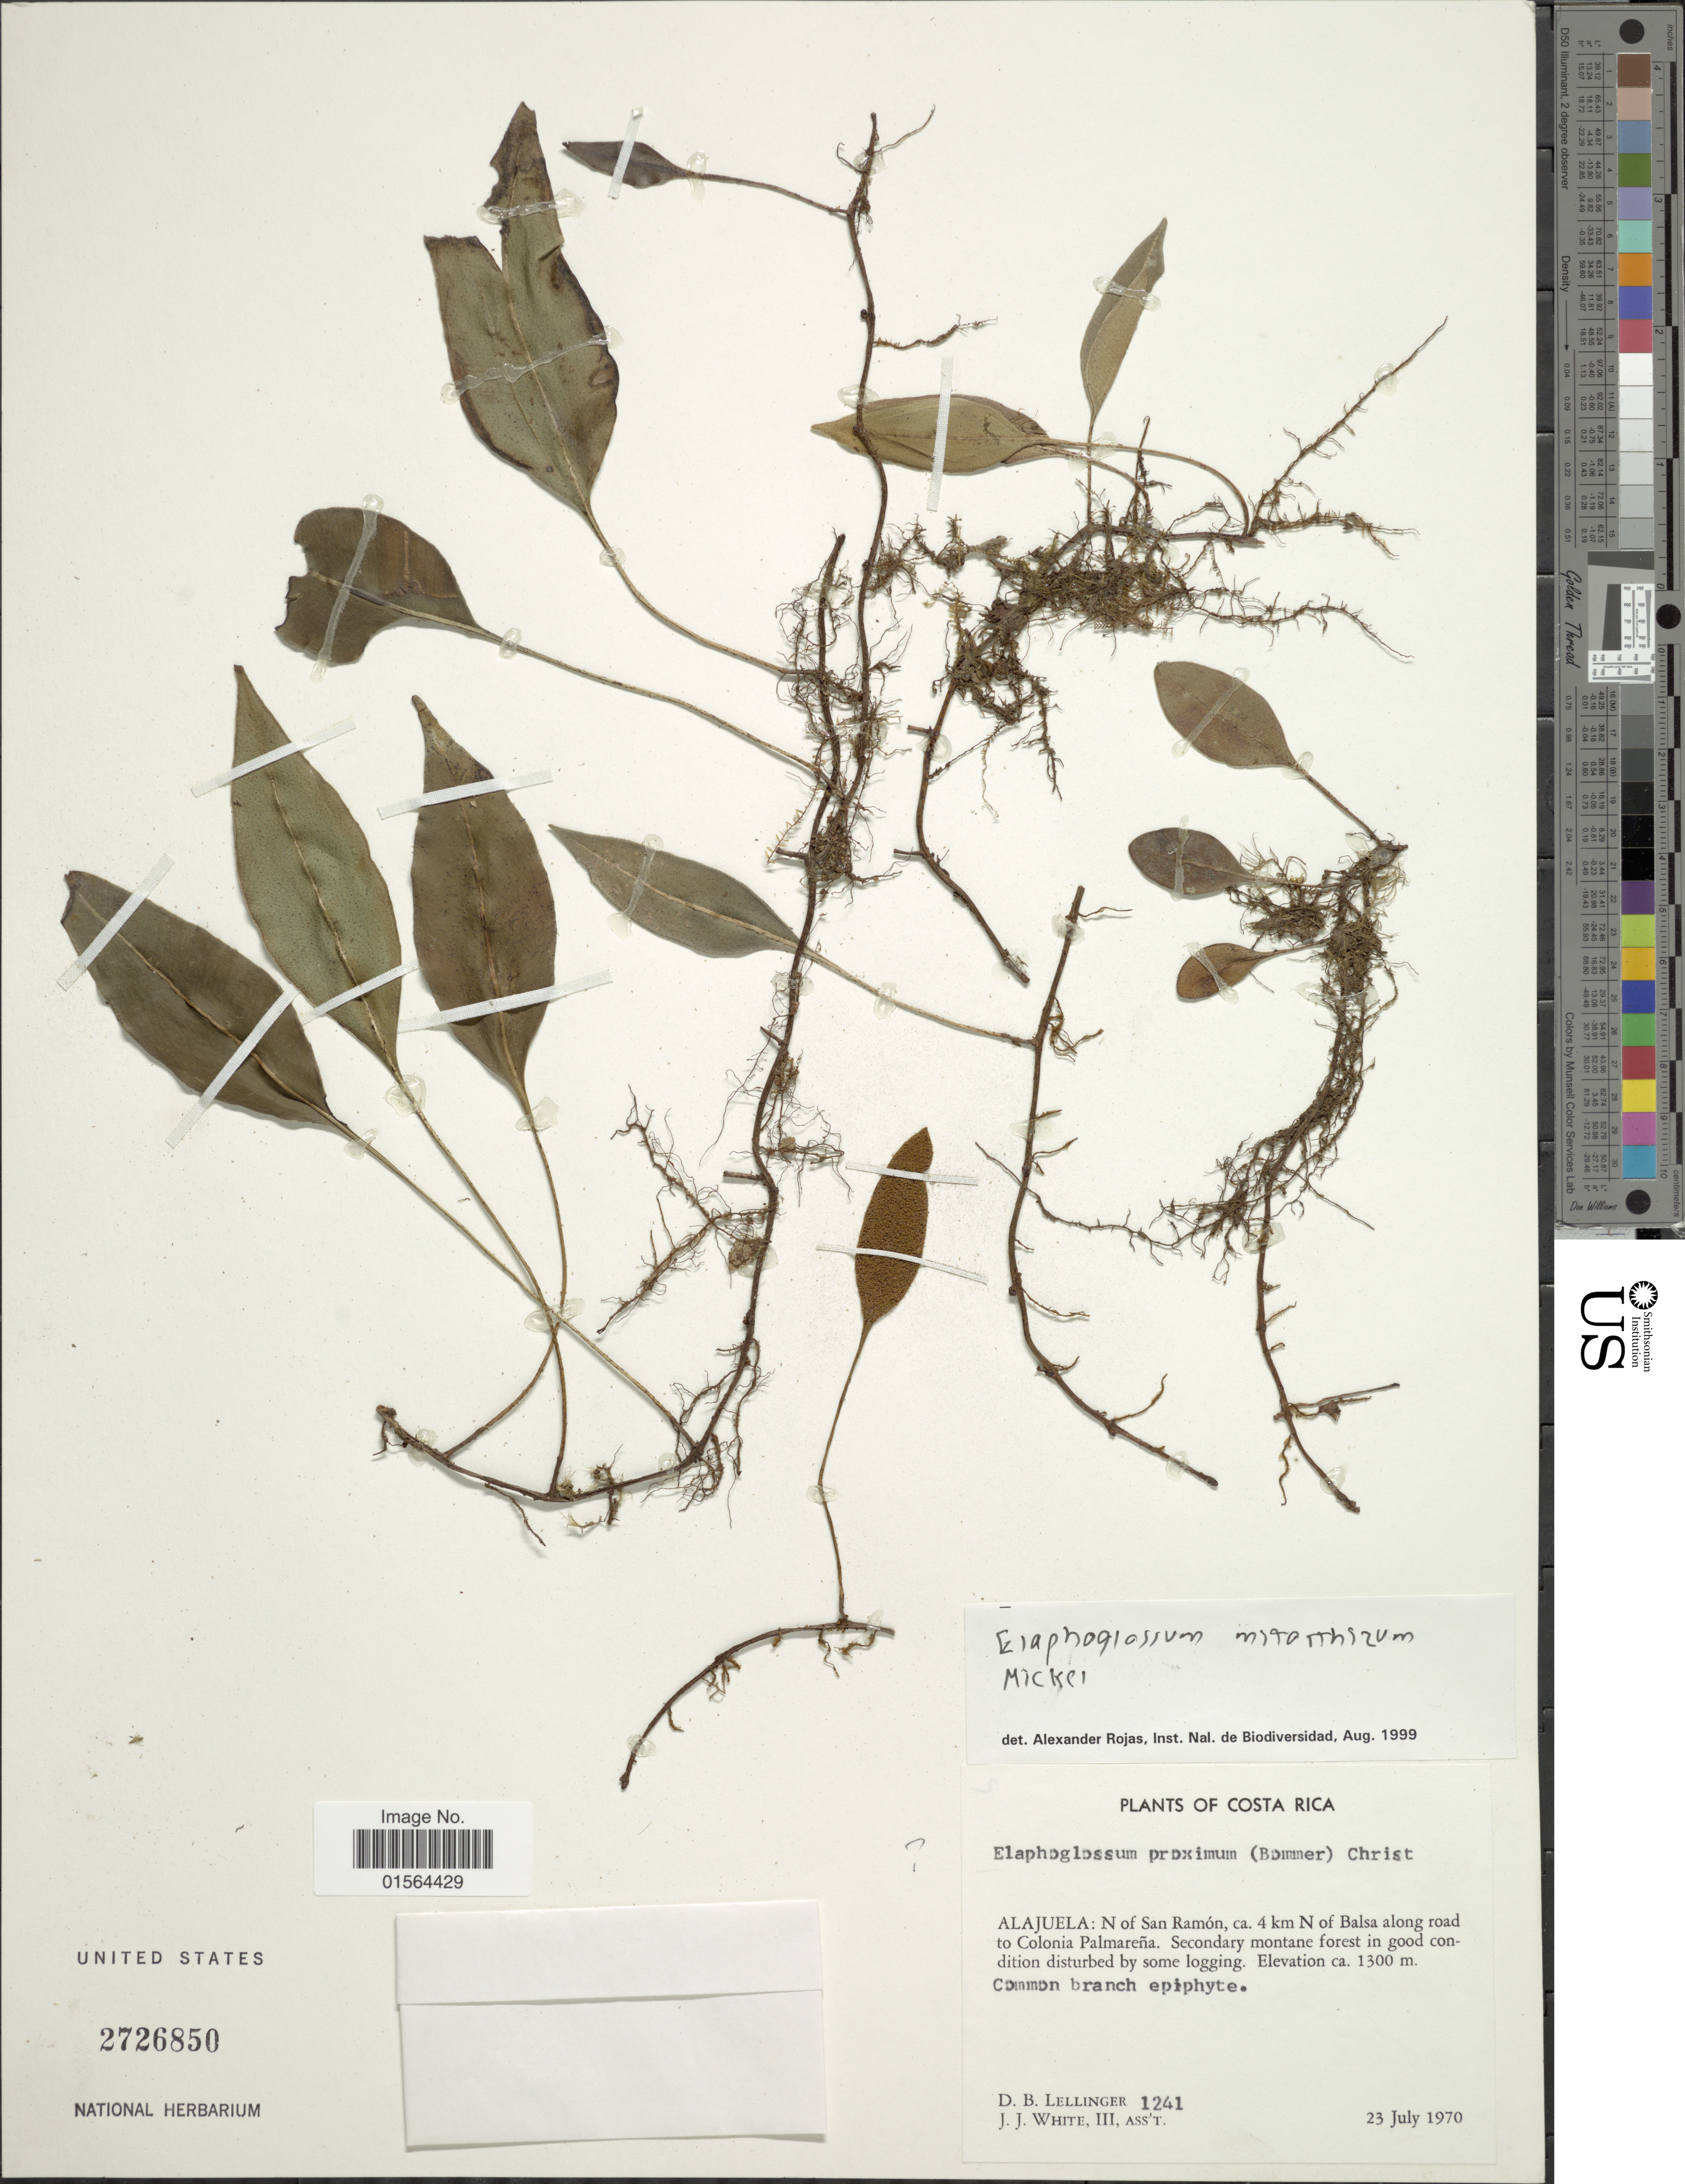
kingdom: Plantae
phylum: Tracheophyta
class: Polypodiopsida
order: Polypodiales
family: Dryopteridaceae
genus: Elaphoglossum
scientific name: Elaphoglossum mitorrhizum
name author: Mickel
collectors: D. B. Lellinger & J. J. White III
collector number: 1241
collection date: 1970-07-23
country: Costa Rica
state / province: Alajuela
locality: Alajuela: n of San Ramon, ca 4 km N of Balsa alongroad to Colonia Palmarenas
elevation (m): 1300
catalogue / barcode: US 2726850